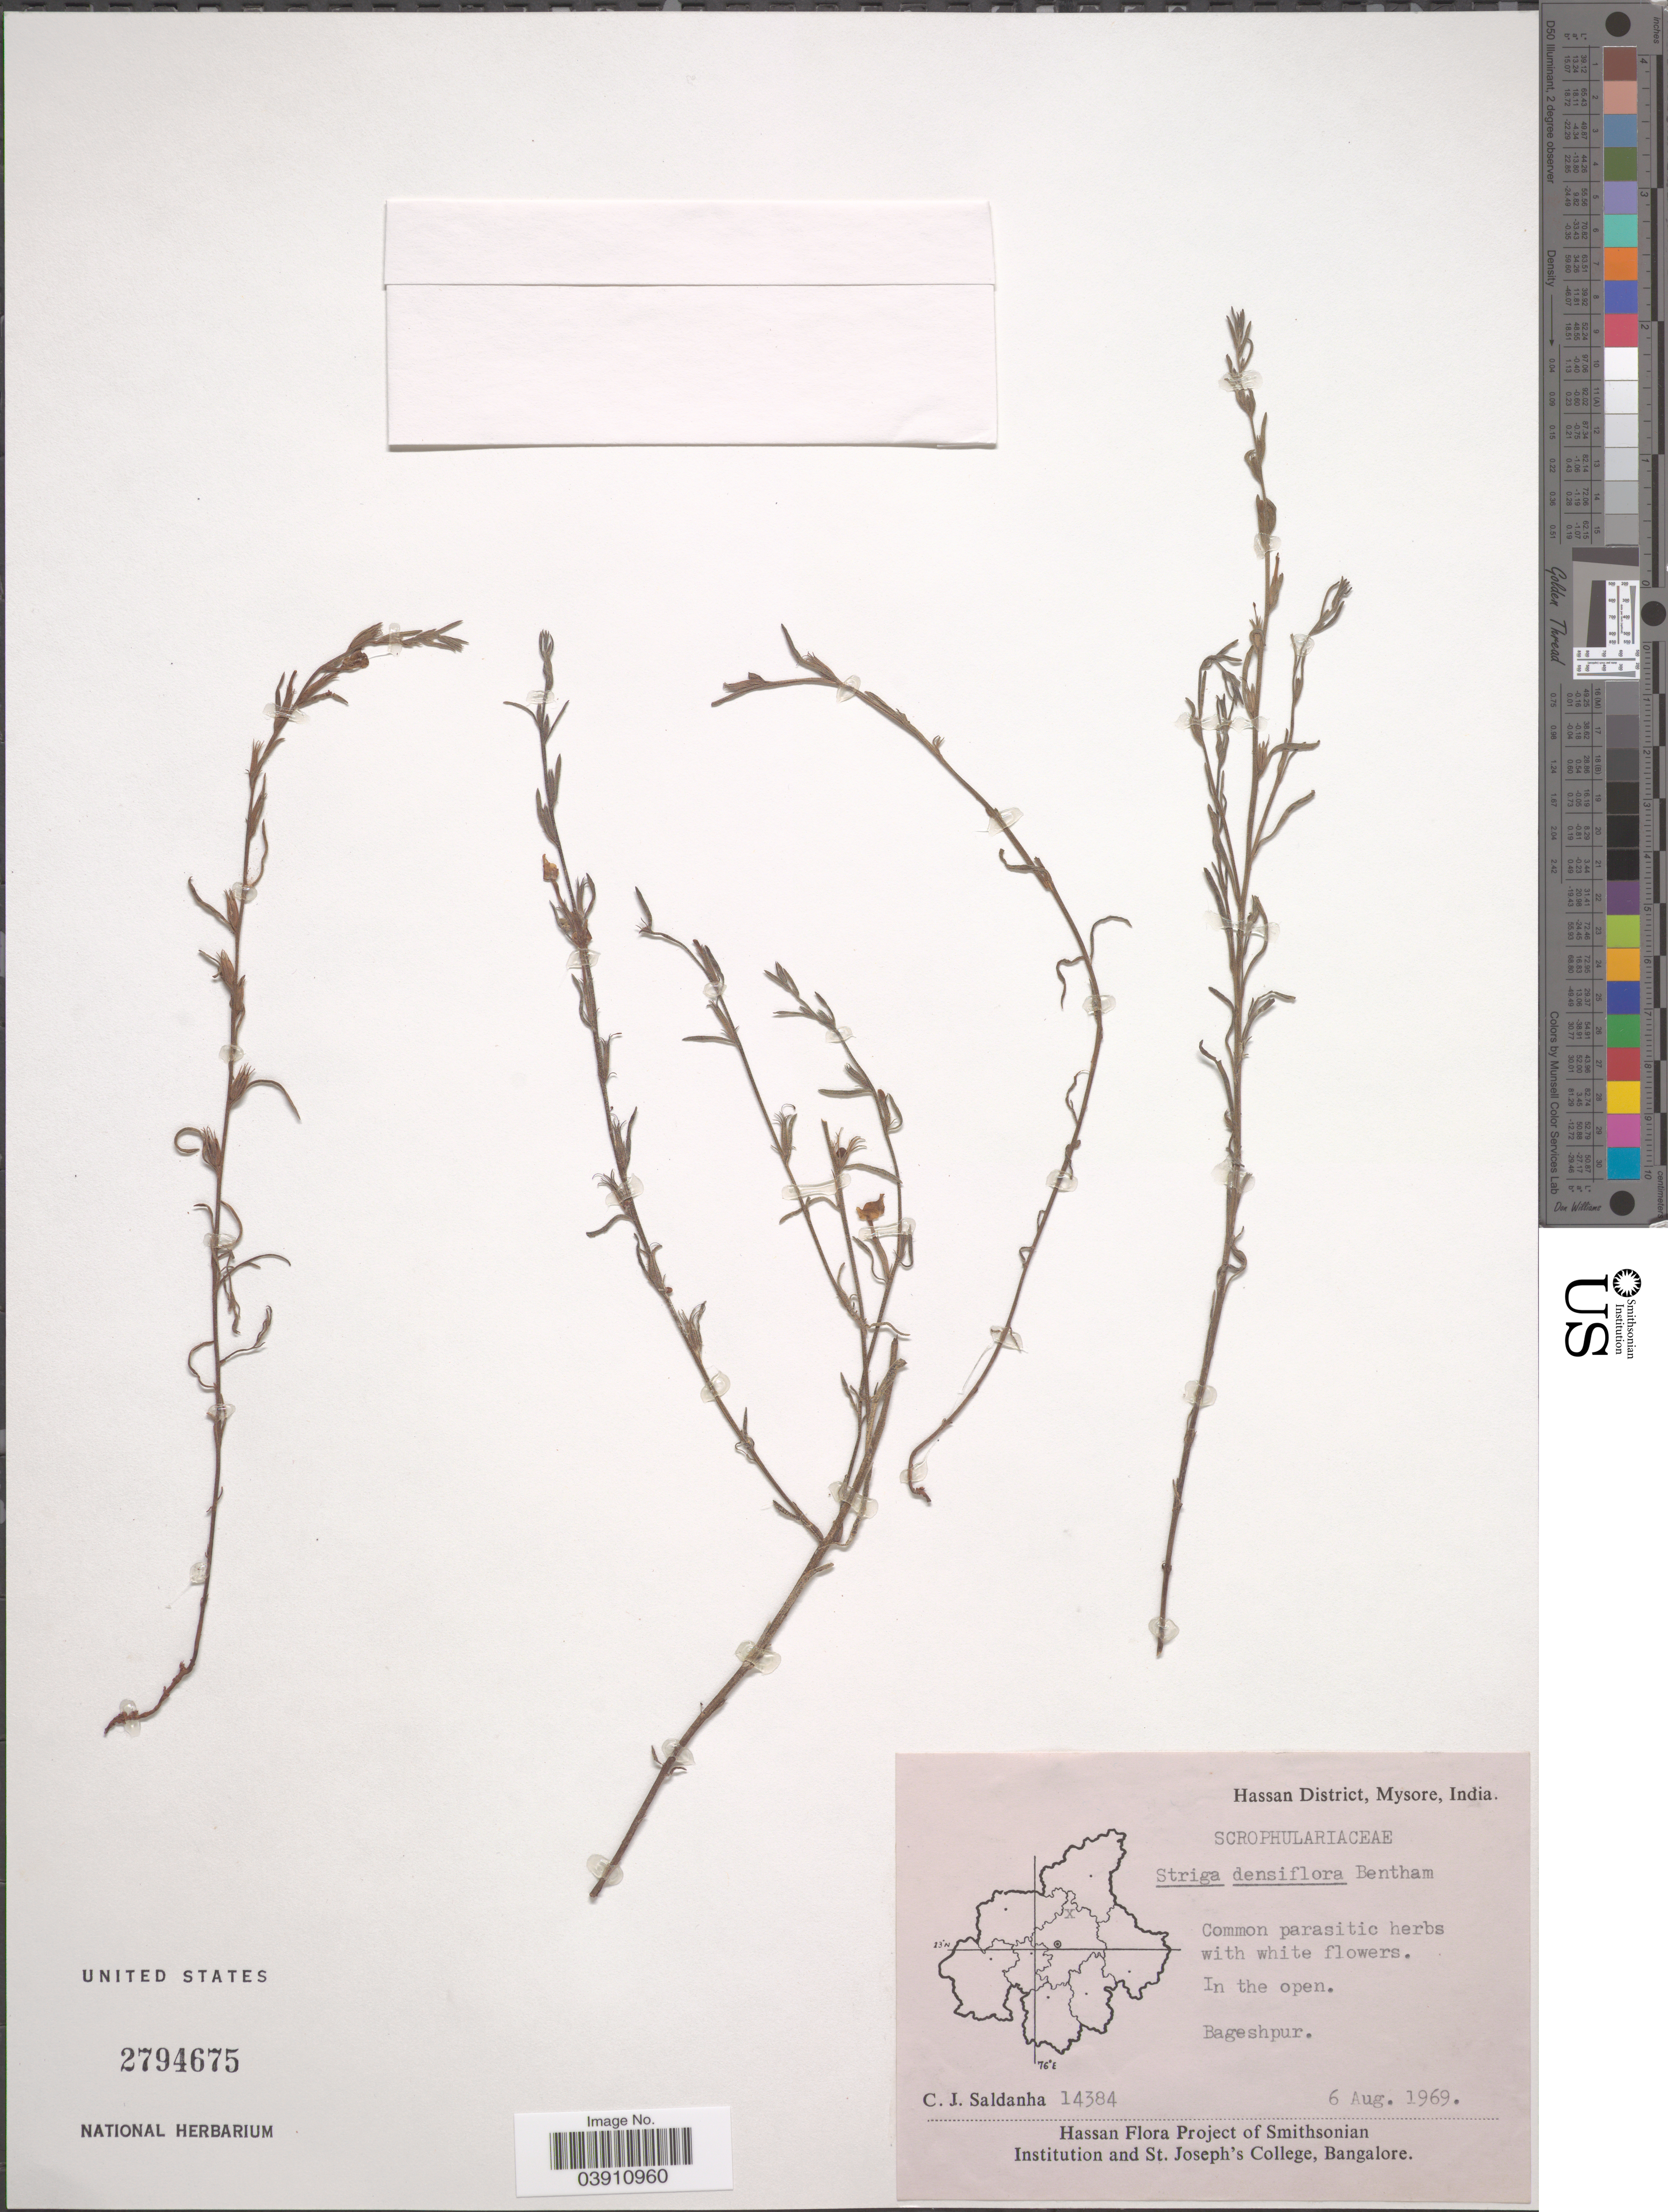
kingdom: Plantae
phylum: Tracheophyta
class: Magnoliopsida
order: Lamiales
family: Orobanchaceae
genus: Striga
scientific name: Striga densiflora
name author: (Benth.) Benth.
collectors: C. J. Saldanha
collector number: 14384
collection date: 1969-08-06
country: India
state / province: Karnataka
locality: Hassan District, Mysore. Bageshpur.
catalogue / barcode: US 2794675